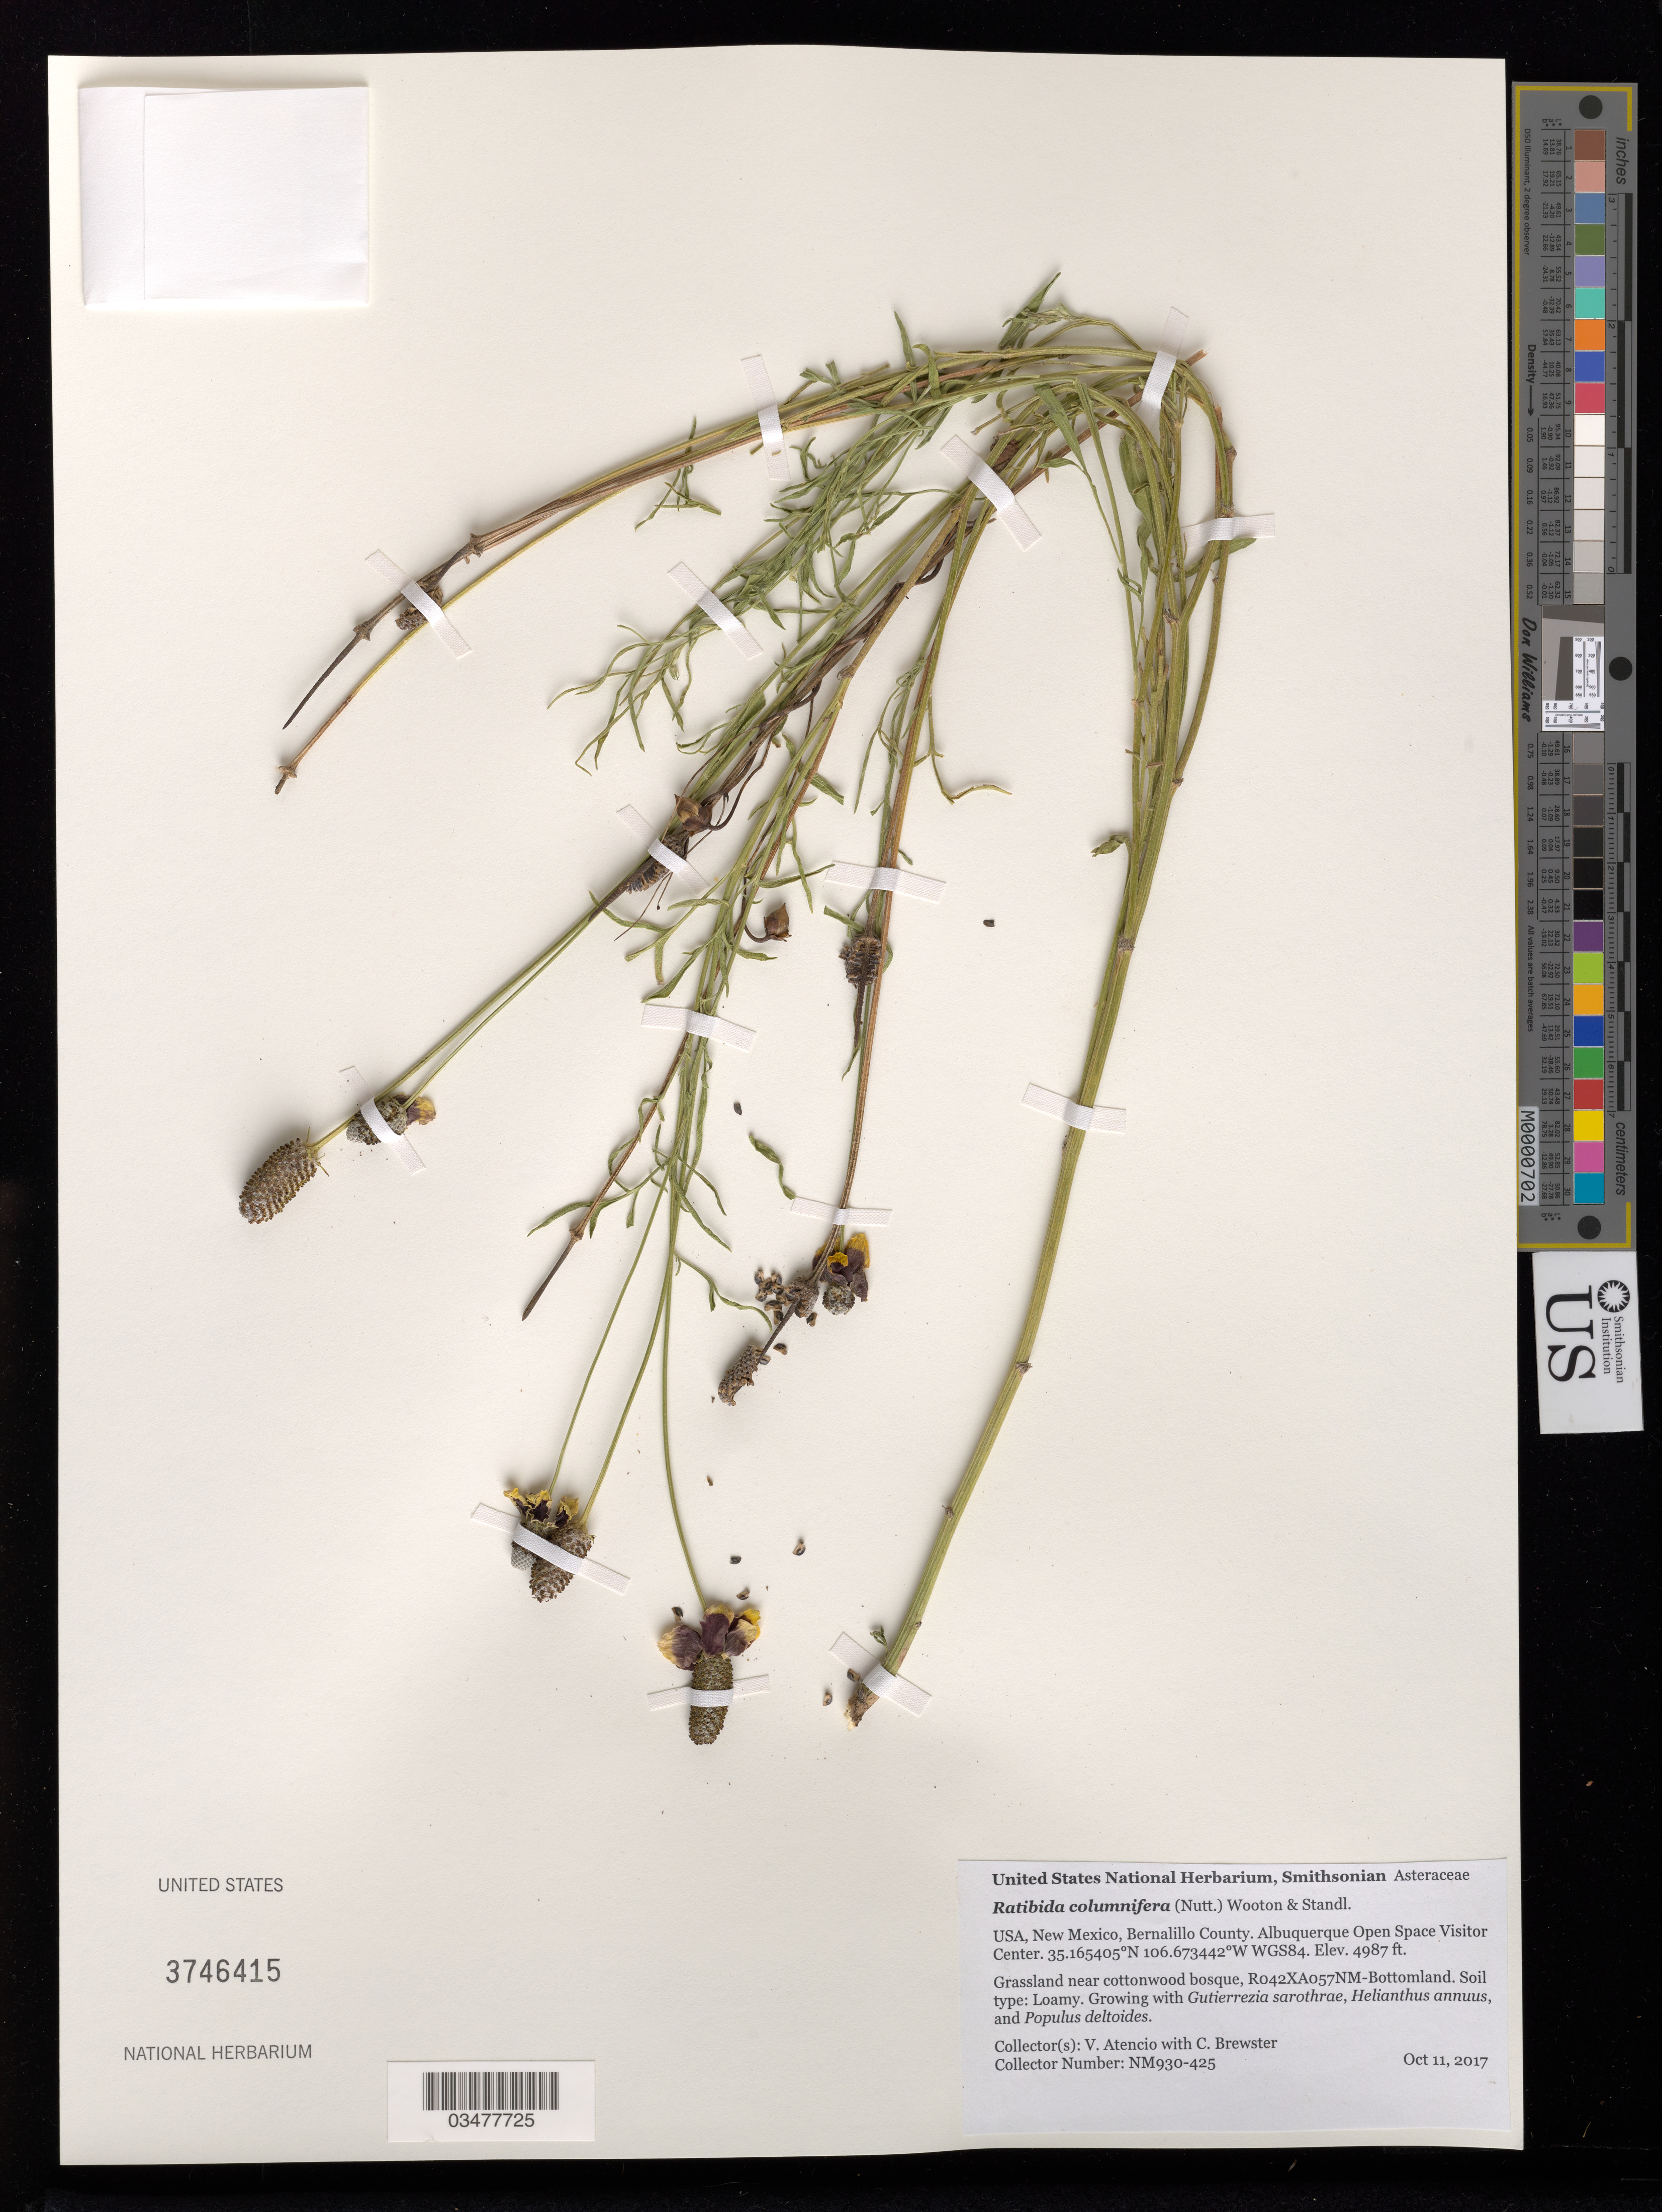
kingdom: Plantae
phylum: Tracheophyta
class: Magnoliopsida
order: Asterales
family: Asteraceae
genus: Ratibida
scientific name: Ratibida columnifera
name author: (Nutt.) Wooton & Standl.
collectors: V. Atencio & C. Brewster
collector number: NM930-425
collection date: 2017-10-11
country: United States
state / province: New Mexico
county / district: Bernalillo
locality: Albuquerque Open Space Visitor Center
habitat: R042XA057NM-Bottomland. Loamy soil. Grassland near cottonwood bosque. With Helianthus annuus, Populus deltoides, etc.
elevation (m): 1520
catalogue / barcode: US 3746415